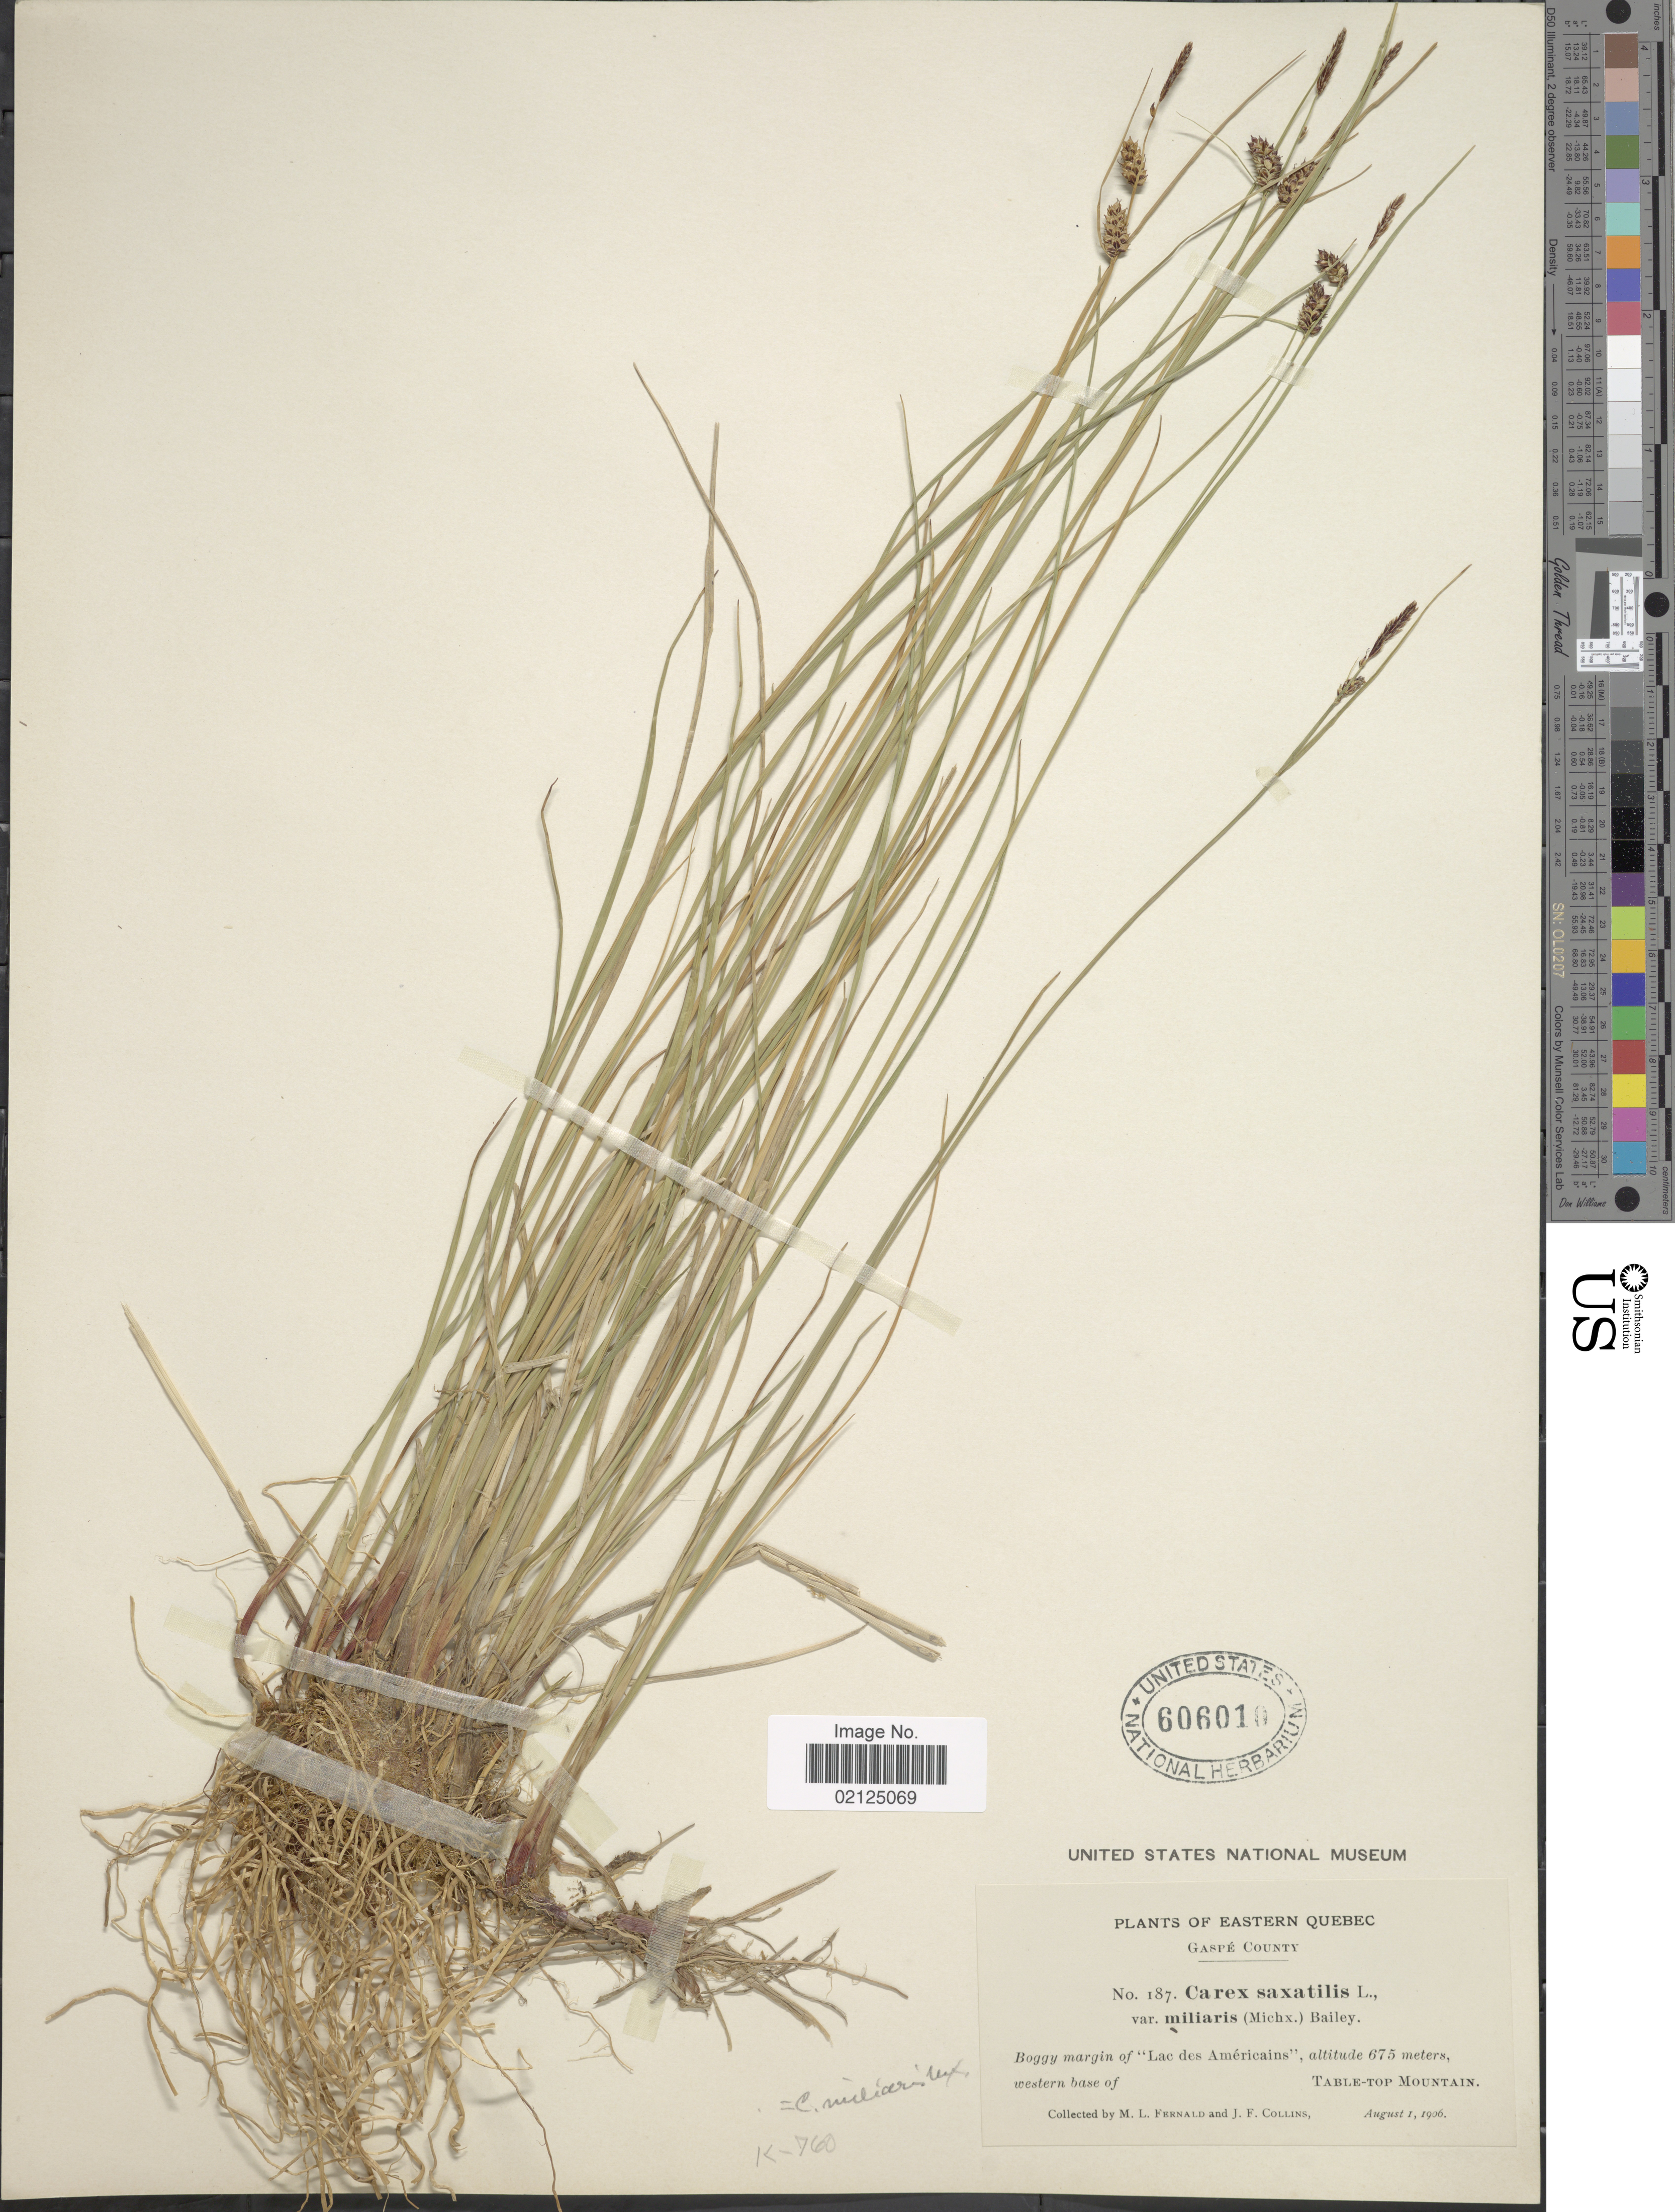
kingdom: Plantae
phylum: Tracheophyta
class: Liliopsida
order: Poales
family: Cyperaceae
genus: Carex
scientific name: Carex miliaris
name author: Michx.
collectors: M. L. Fernald & J. Collins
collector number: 187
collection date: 1906-08-01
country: Canada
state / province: Quebec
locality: Eastern Quebec, Gaspé County, Boggy margin of 'Lac des Américains', western base of Table-Top Mountain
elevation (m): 675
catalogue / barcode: US 606010